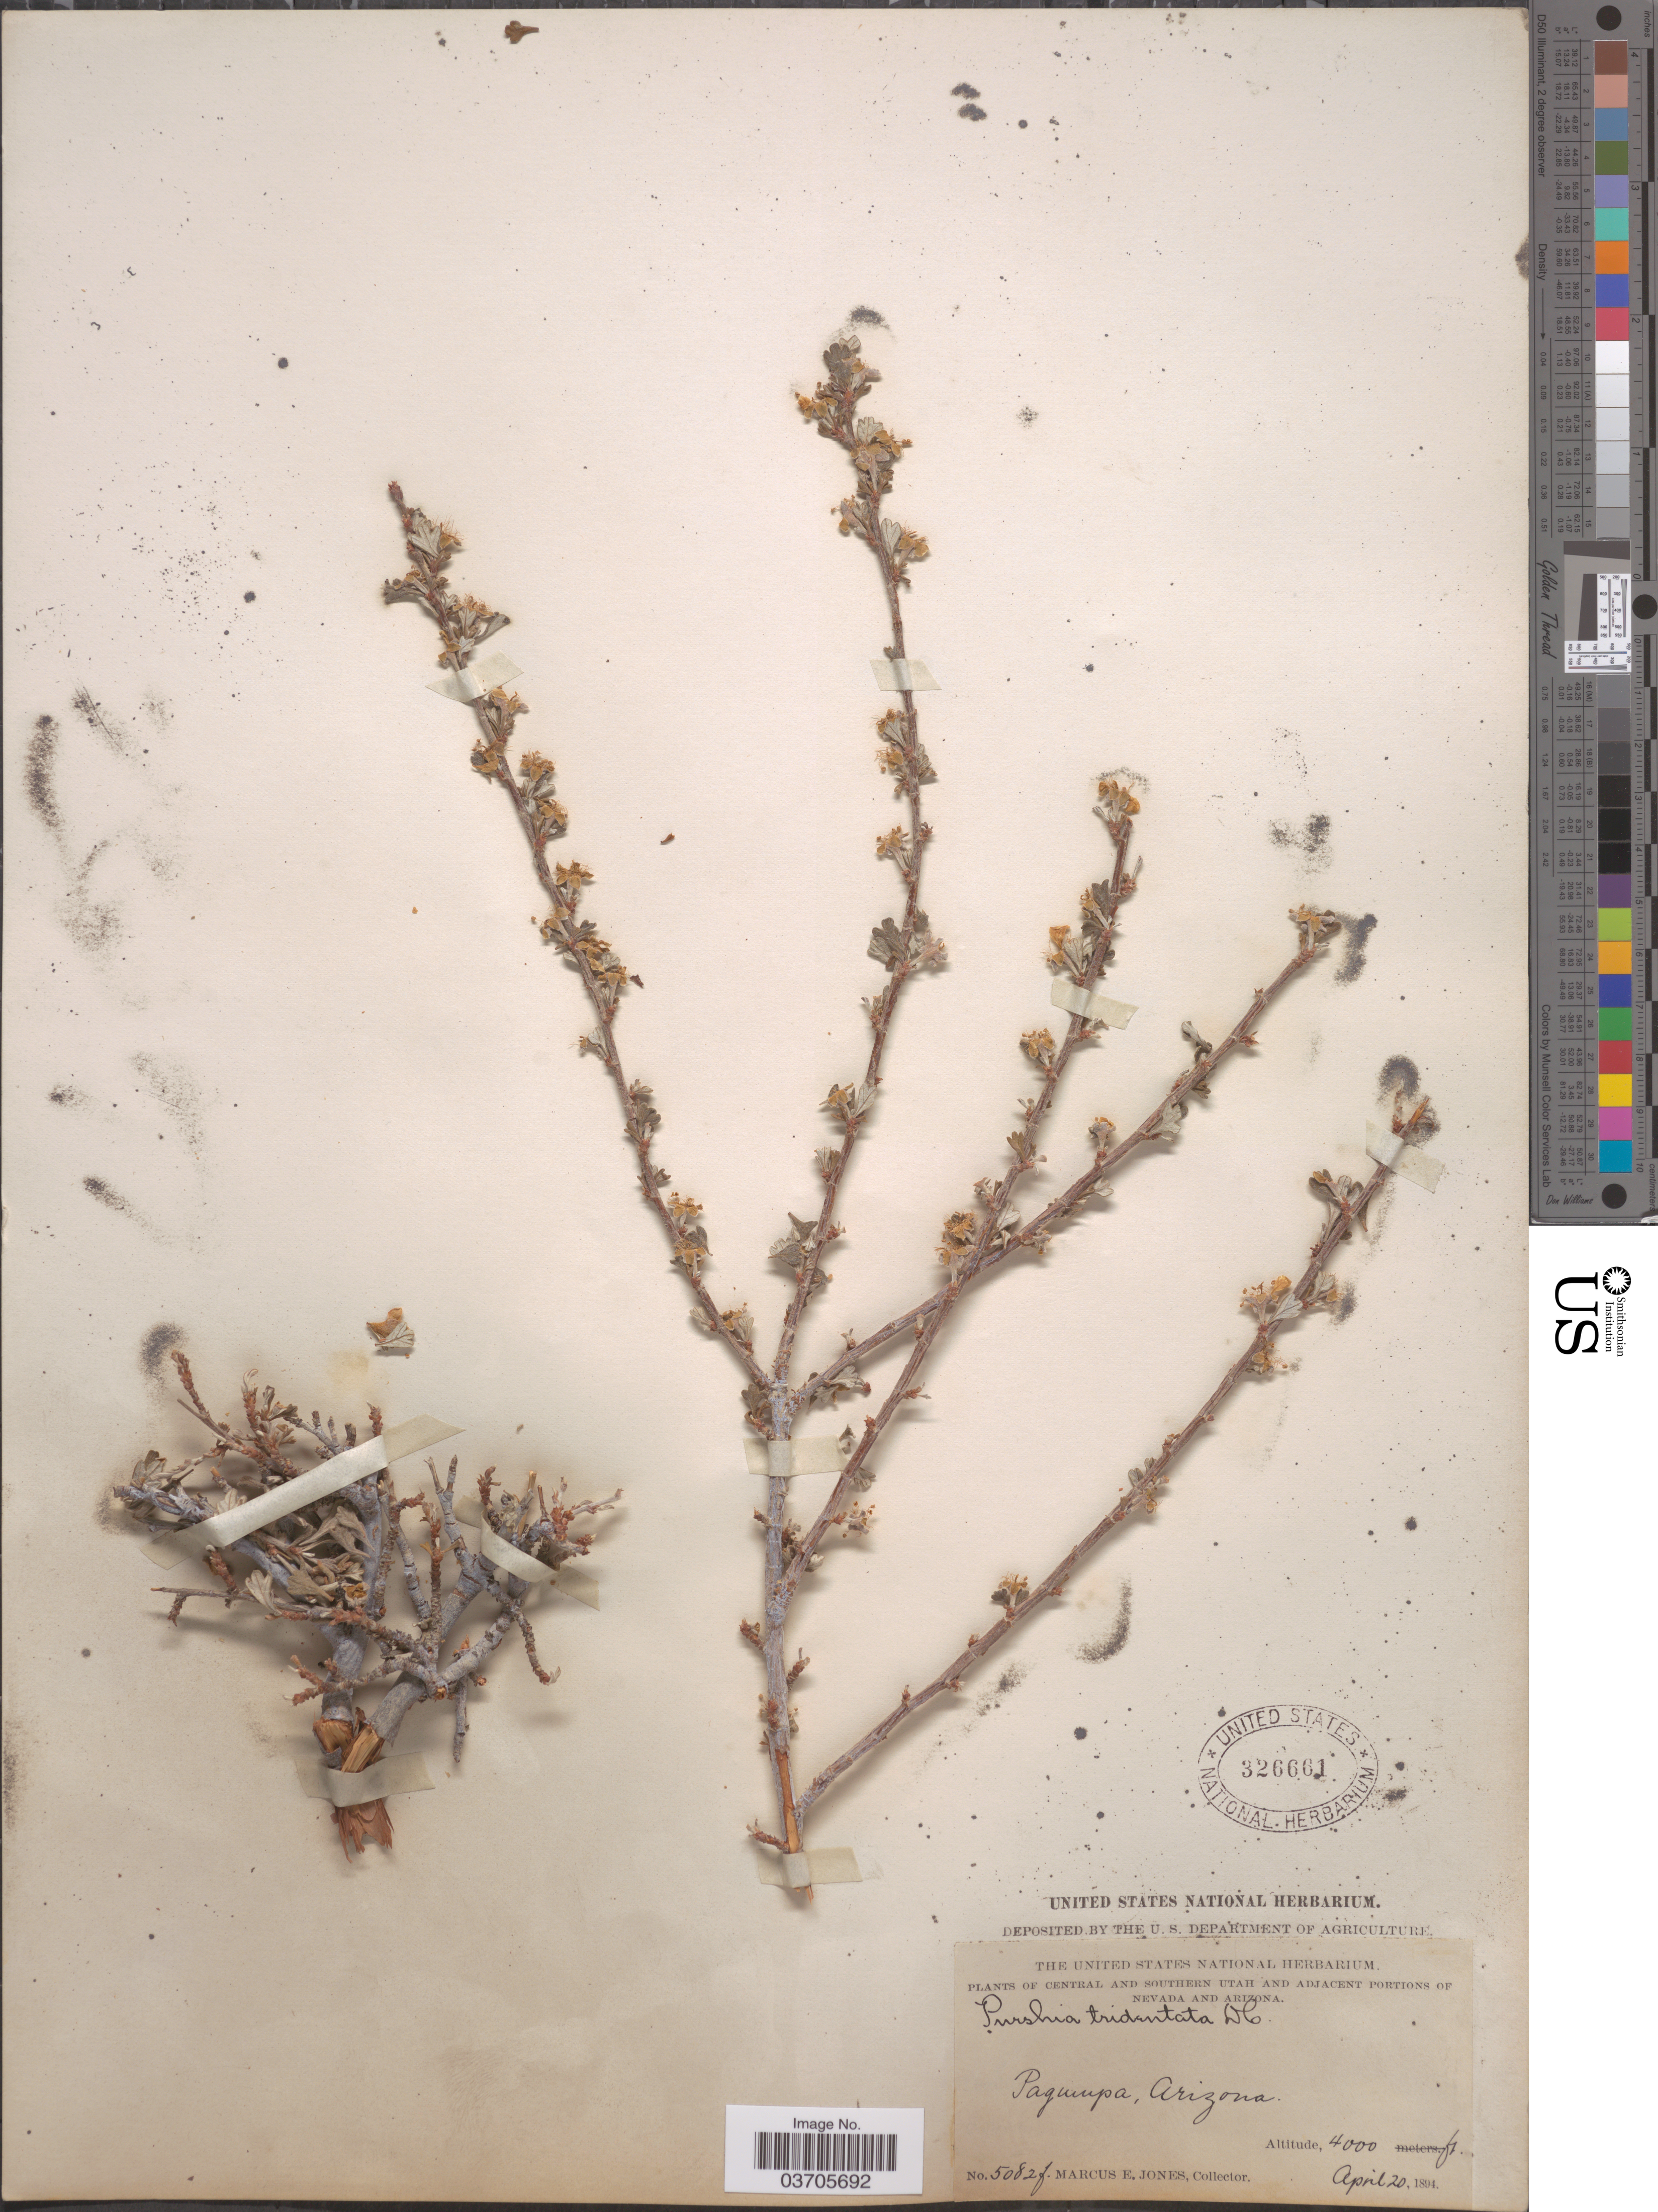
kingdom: Plantae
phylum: Tracheophyta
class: Magnoliopsida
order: Rosales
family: Rosaceae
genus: Purshia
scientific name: Purshia tridentata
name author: (Pursh) DC.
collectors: M. E. Jones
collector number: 5082f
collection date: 1894-04-20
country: United States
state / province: Arizona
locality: Pagumpa.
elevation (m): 1219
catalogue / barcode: US 326661